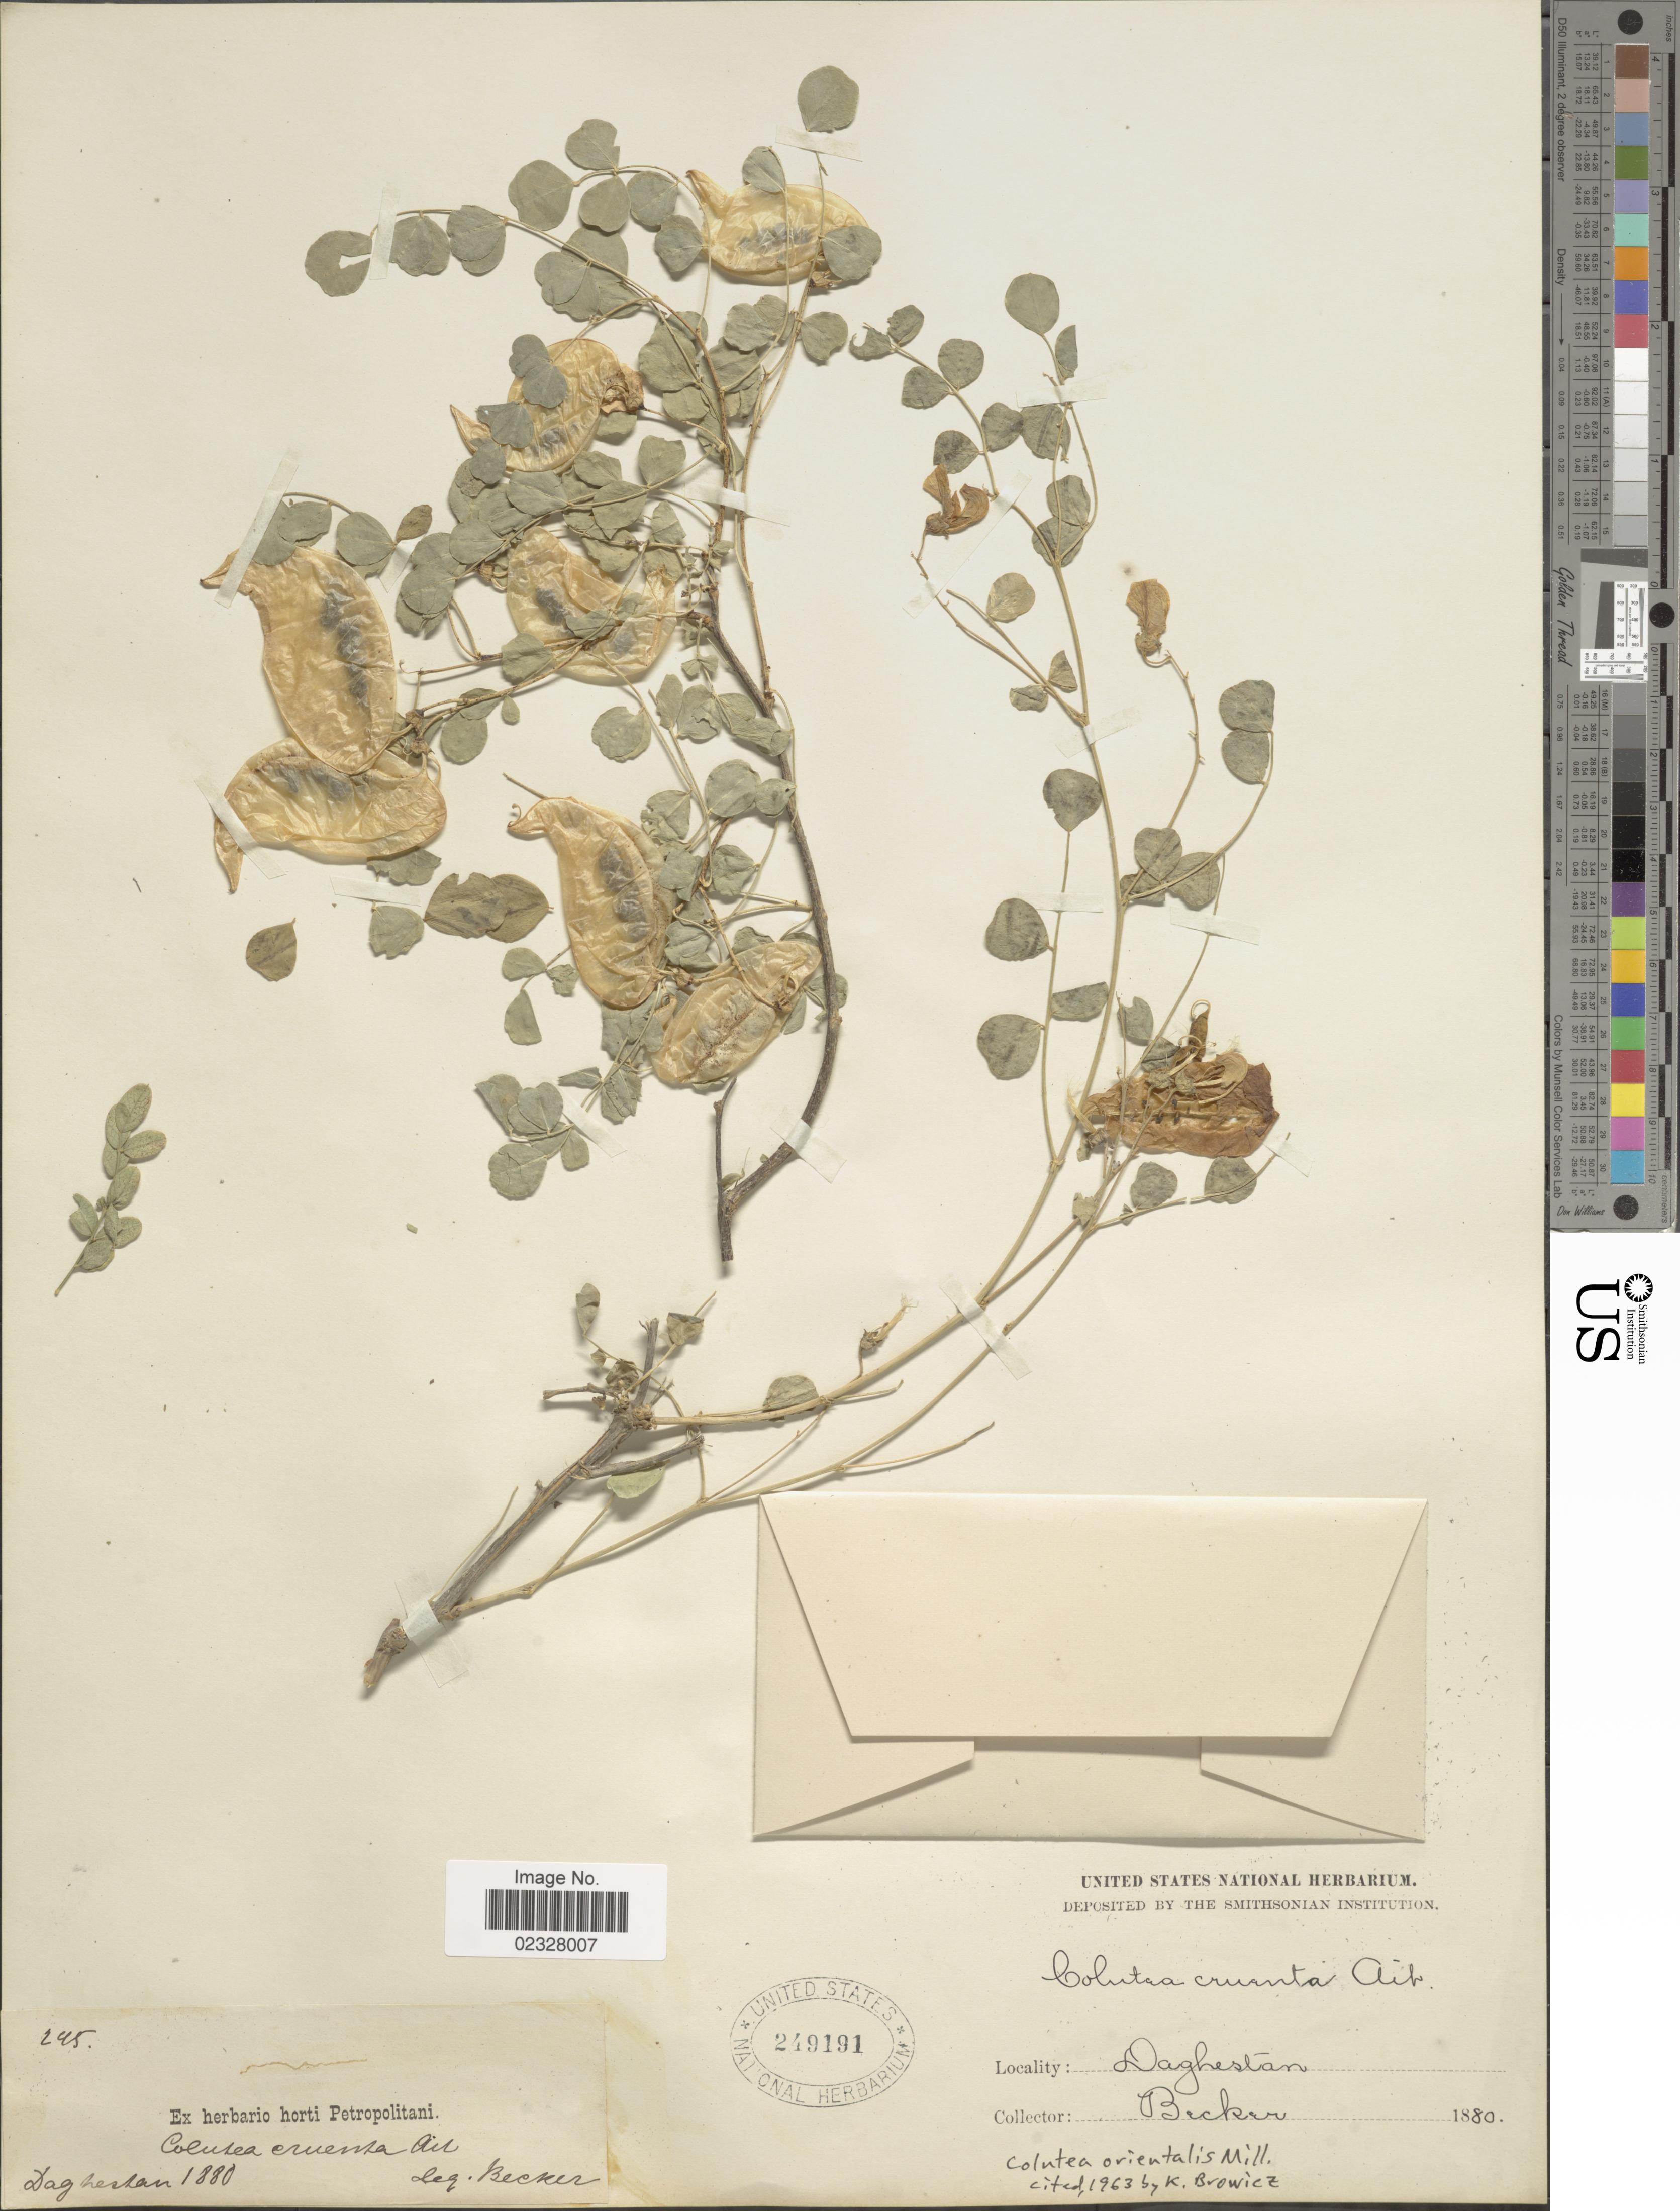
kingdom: Plantae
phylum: Tracheophyta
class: Magnoliopsida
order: Fabales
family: Fabaceae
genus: Colutea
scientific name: Colutea orientalis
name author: Mill.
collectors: -. Becker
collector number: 245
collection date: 1880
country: Russian Federation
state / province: Dagestan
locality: Daghestan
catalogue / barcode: US 249191